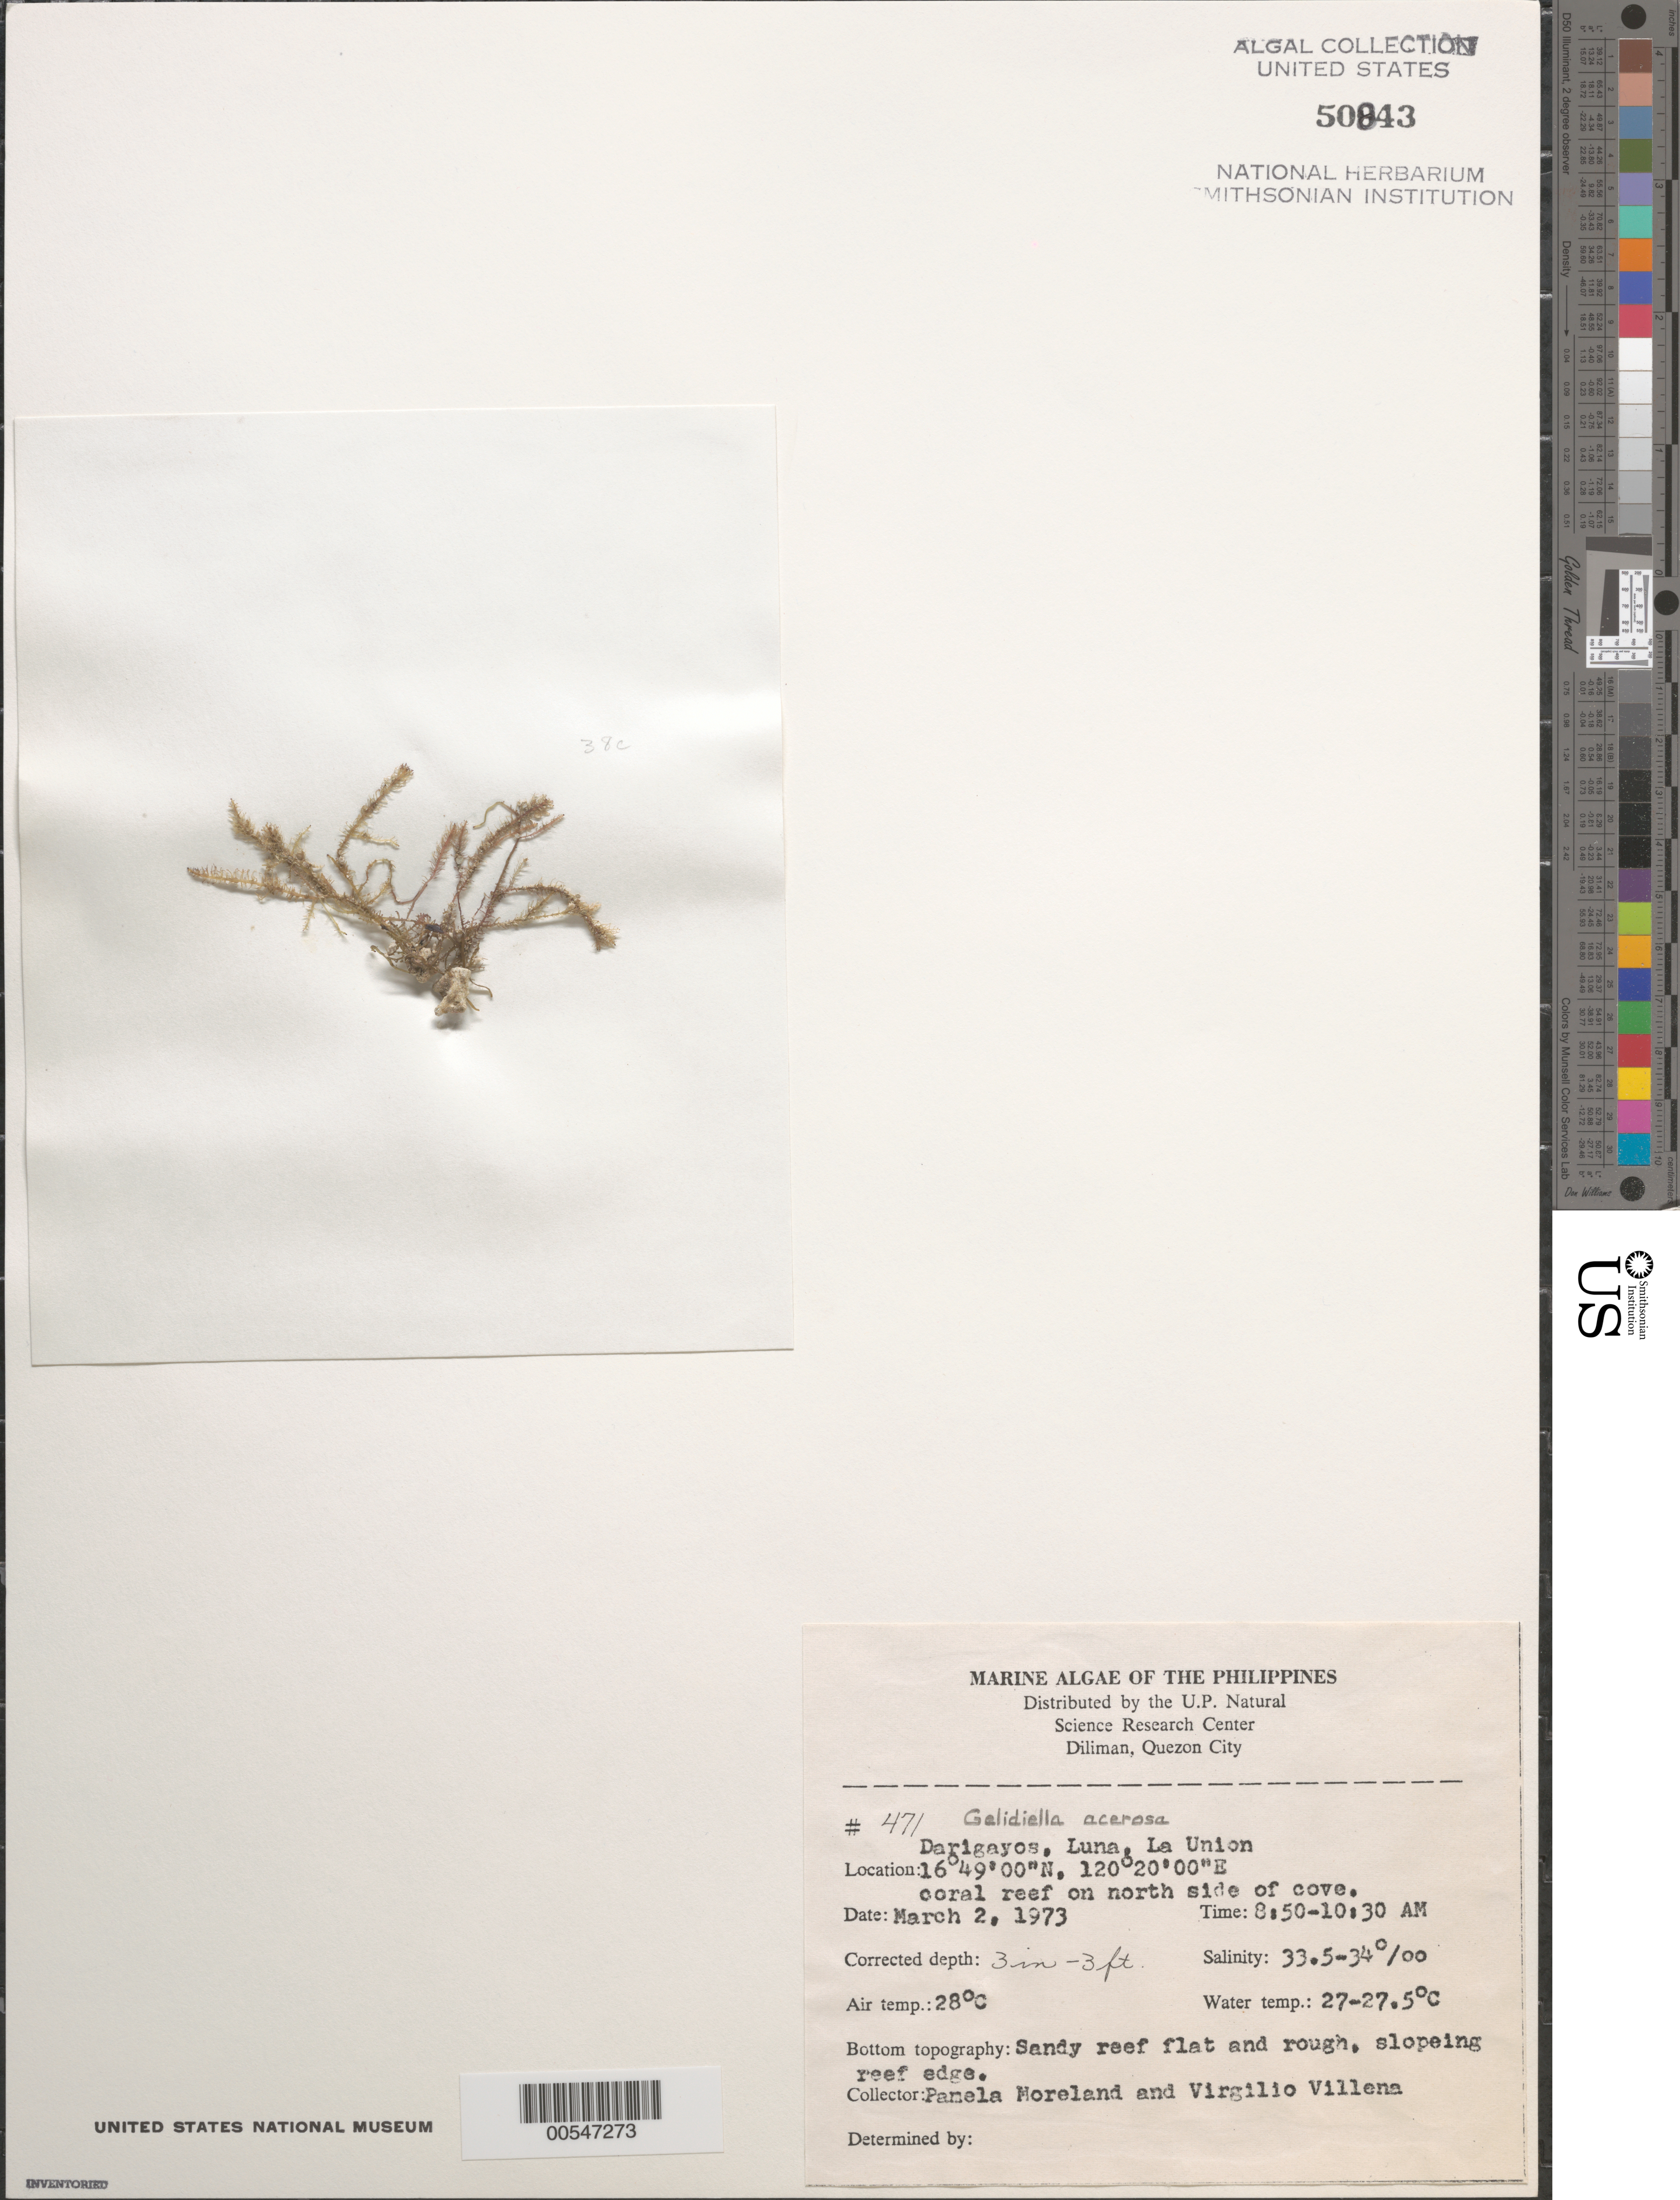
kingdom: Plantae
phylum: Rhodophyta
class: Florideophyceae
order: Gelidiales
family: Gelidiellaceae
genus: Gelidiella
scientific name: Gelidiella acerosa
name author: (Forssk.) Feldmann & G. Hamel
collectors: P. Moreland & V. Villena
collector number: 471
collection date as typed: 02 Mar 1973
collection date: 1973-03-02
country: Philippines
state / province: Ilocos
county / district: La Union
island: Luzon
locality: Darigayos, Luna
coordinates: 16 49' 00" N, 120 20' 00" E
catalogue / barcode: US 50843